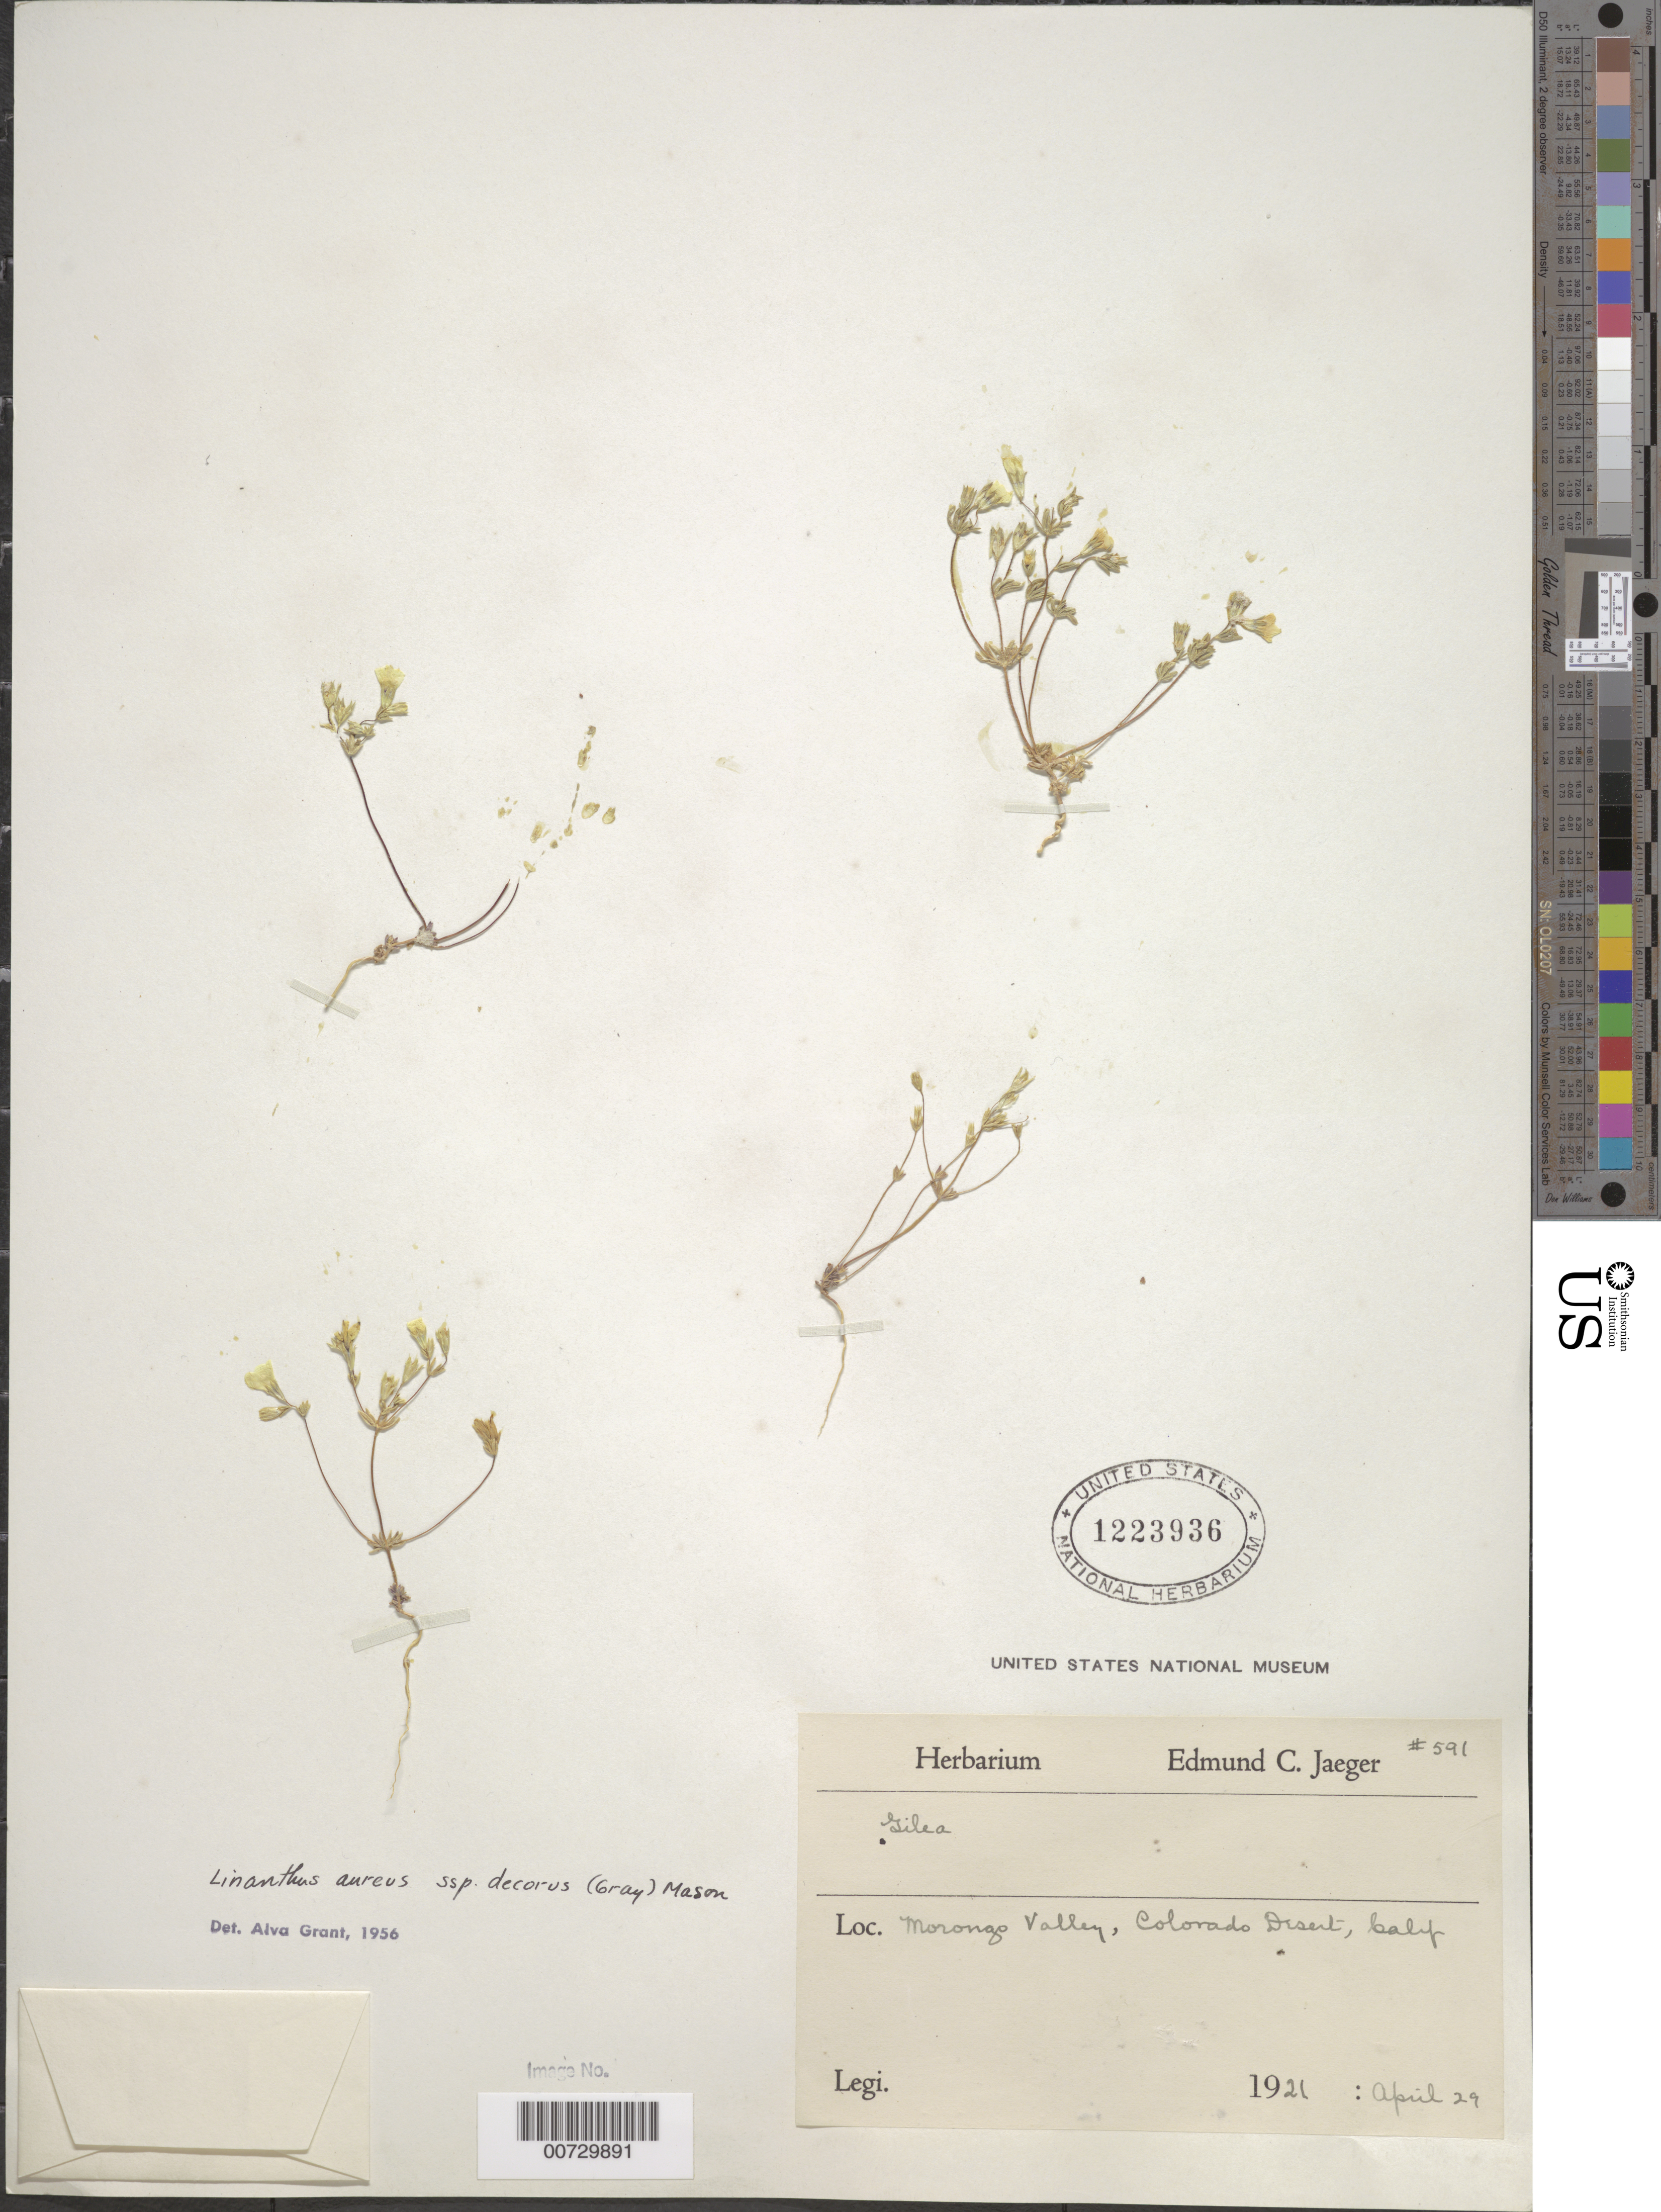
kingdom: Plantae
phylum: Tracheophyta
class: Magnoliopsida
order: Ericales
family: Polemoniaceae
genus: Leptosiphon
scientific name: Leptosiphon chrysanthus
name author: J.M. Porter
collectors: E. Jaeger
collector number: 591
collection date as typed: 29 Apr 1921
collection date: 1921-04-29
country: United States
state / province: California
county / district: Riverside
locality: Morongo Valley, Corodado desert.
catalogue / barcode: US 1223936